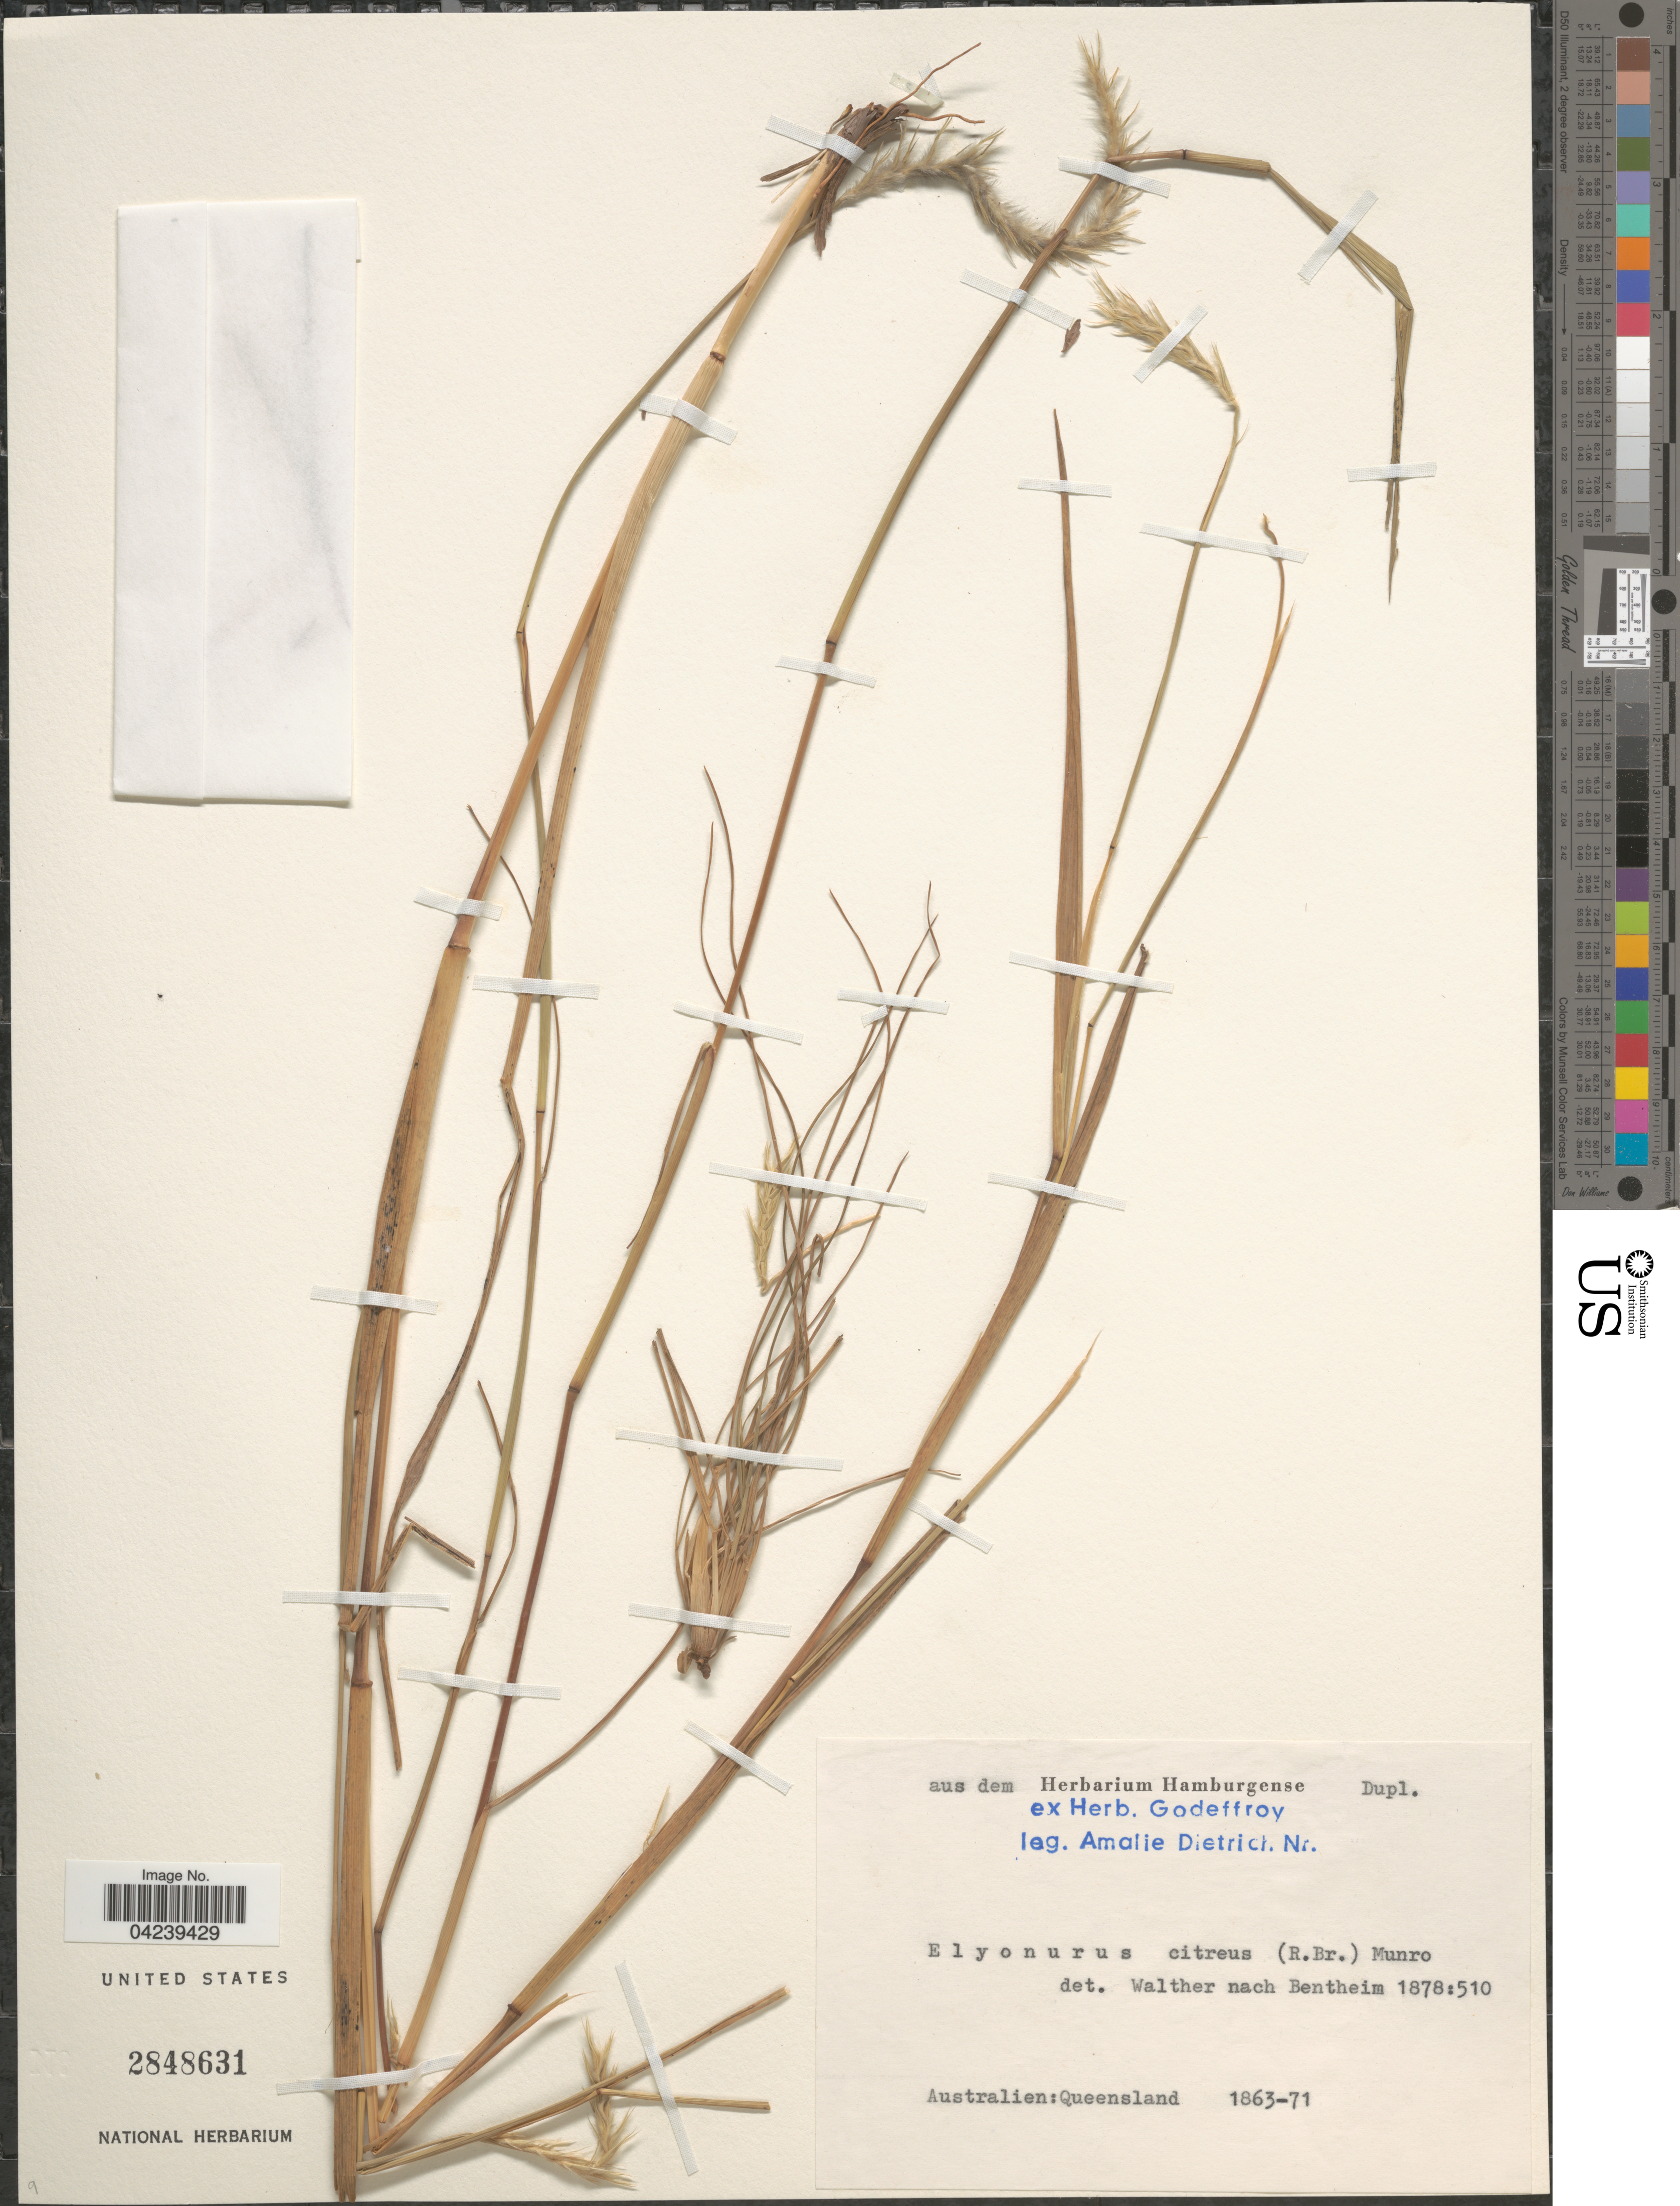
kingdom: Plantae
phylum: Tracheophyta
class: Liliopsida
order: Poales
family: Poaceae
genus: Elionurus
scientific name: Elionurus citreus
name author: (R. Br.) Munro ex Benth.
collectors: A. Dietrich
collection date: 1863/1871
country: Australia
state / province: Queensland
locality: Australien.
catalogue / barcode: US 2848631